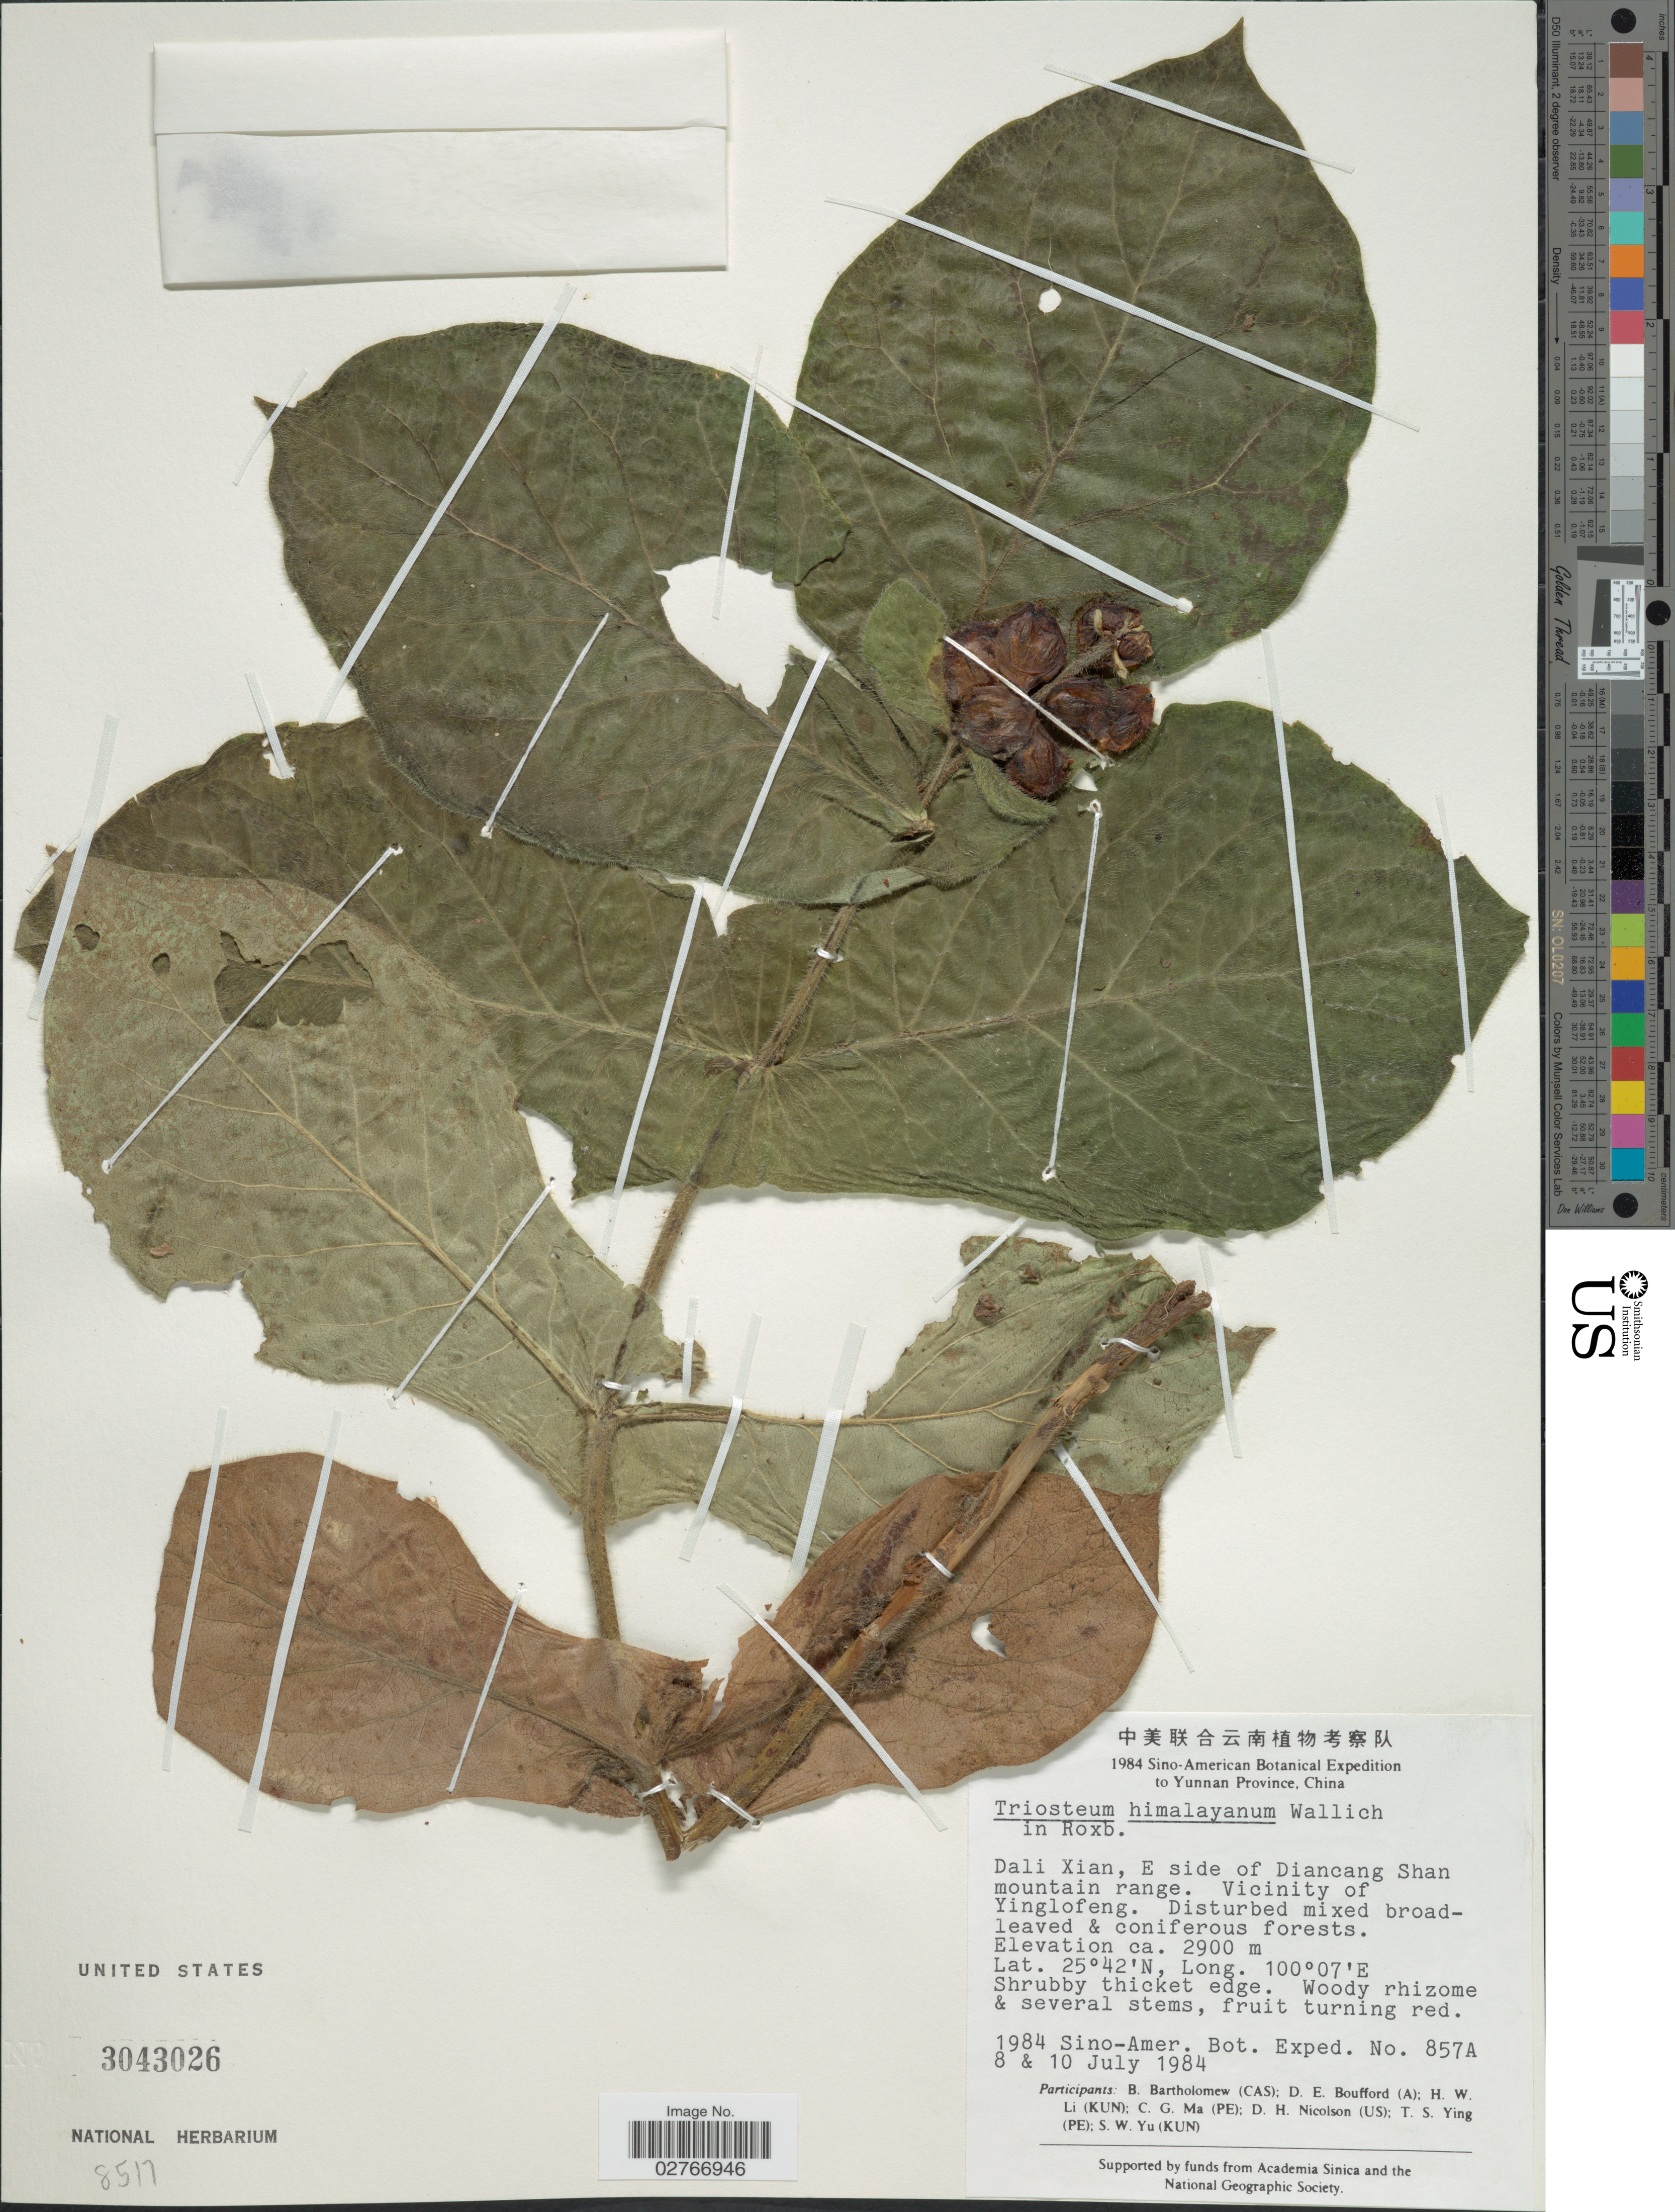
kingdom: Plantae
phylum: Tracheophyta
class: Magnoliopsida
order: Dipsacales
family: Caprifoliaceae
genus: Triosteum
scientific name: Triosteum himalayanum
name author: Wall.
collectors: Sino-Amer. Bot. Exped. 1984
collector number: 857A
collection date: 1984-07-08/1984-07-10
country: China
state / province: Yunnan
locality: Dali Xian, E side of Diancang Shan mountain range. Vicinity of Yinglofeng.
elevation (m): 2900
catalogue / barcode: US 3043026